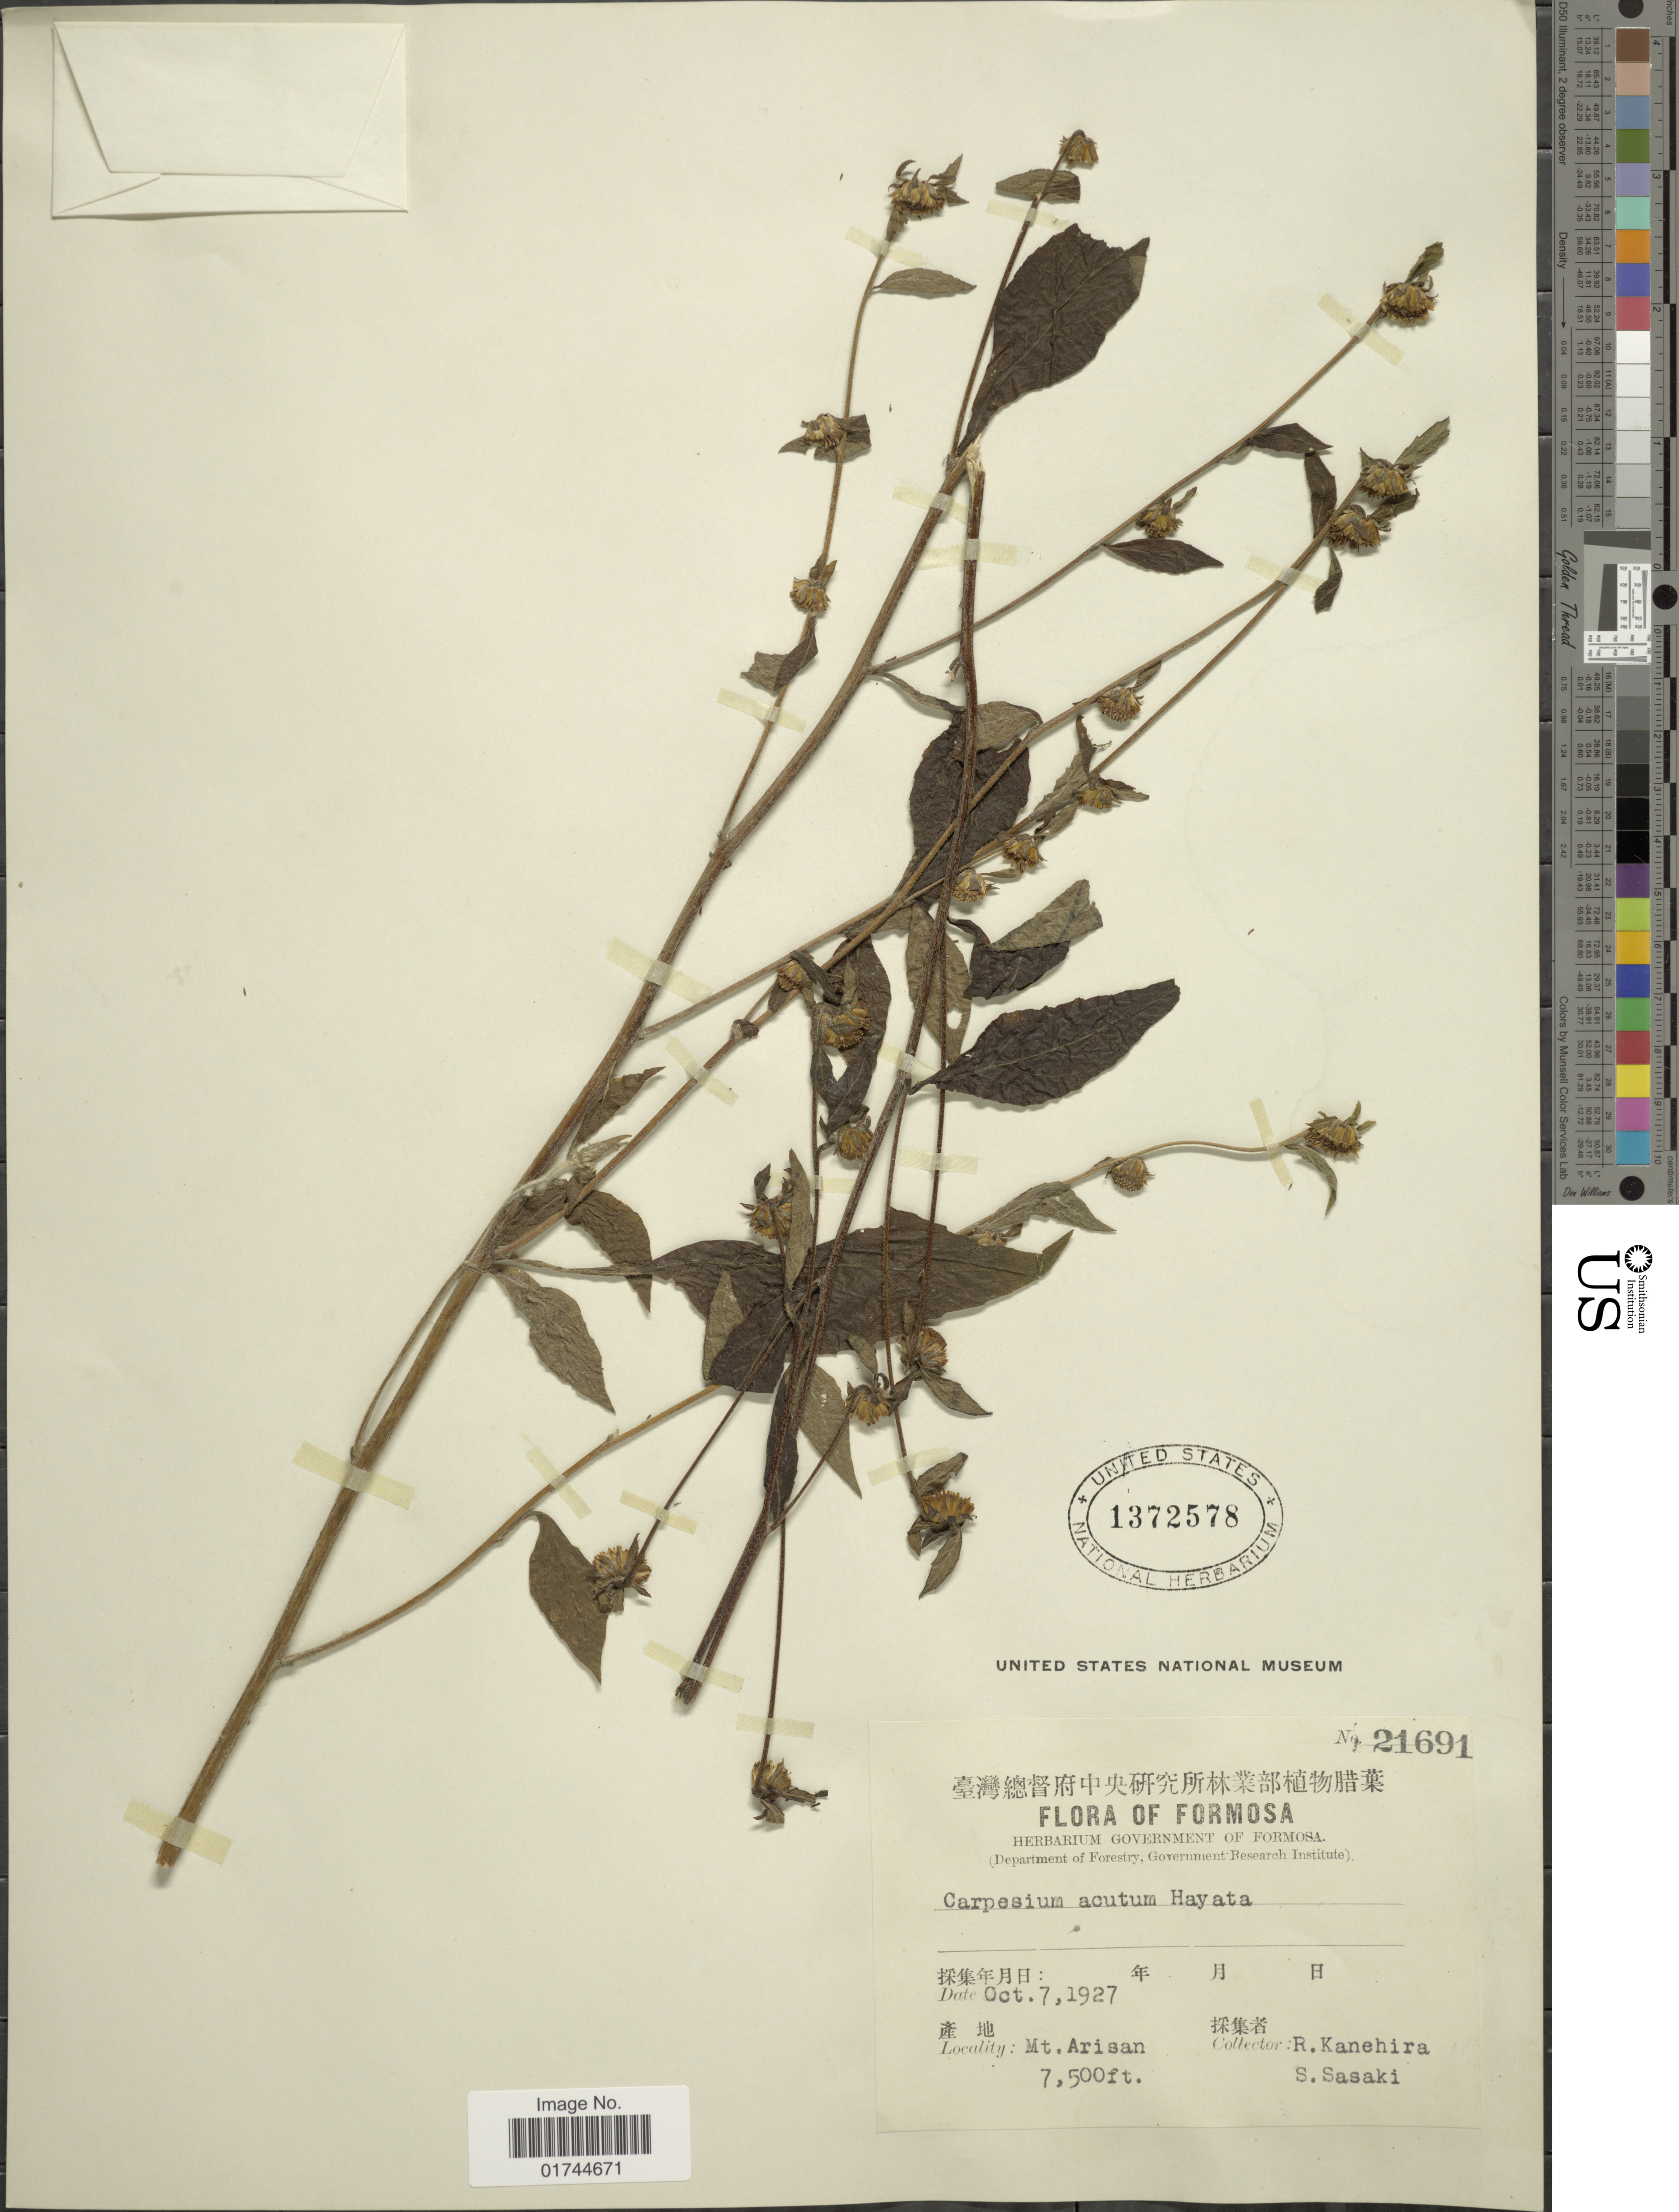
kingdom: Plantae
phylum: Tracheophyta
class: Magnoliopsida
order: Asterales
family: Asteraceae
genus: Carpesium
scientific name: Carpesium acutum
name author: Hayata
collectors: R. Kanehira & S. Sasaki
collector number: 21691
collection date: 1927-10-07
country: Taiwan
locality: Mt. Arisan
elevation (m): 2286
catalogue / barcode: US 1372578